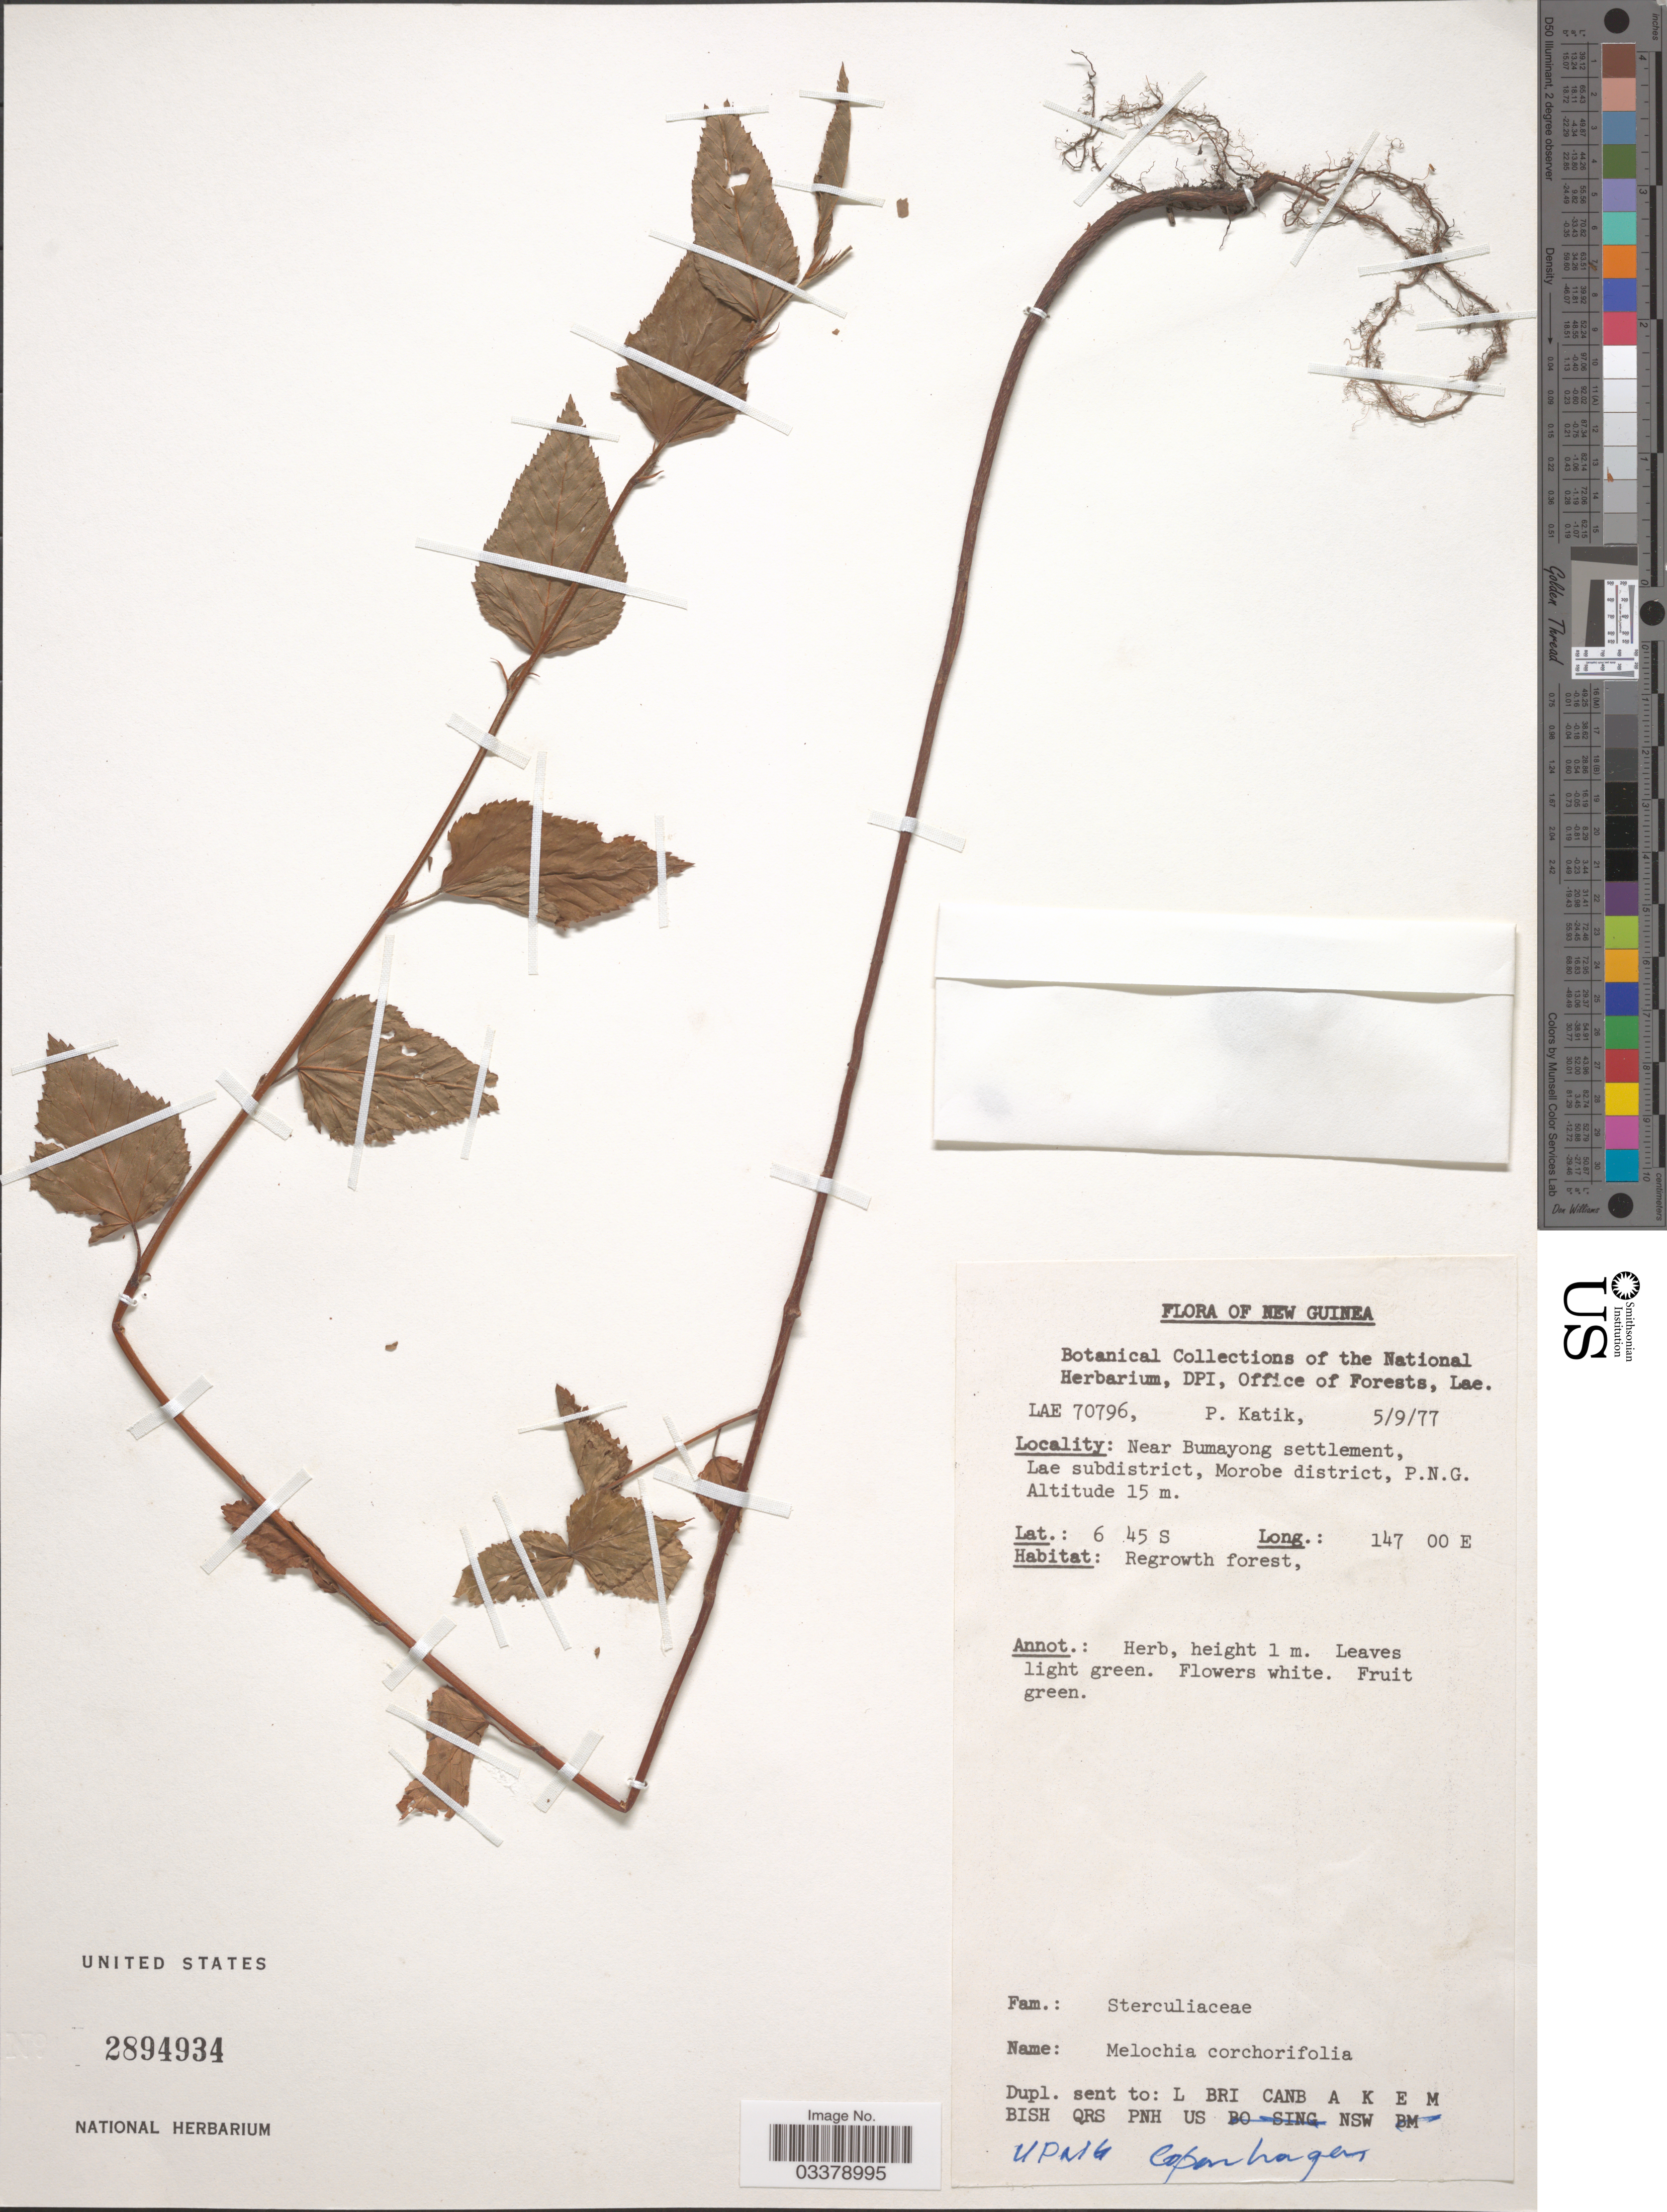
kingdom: Plantae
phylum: Tracheophyta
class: Magnoliopsida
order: Malvales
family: Malvaceae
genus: Melochia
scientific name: Melochia corchorifolia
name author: L.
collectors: P. Katik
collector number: LAE 70796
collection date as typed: Transcribed d/m/y: 5/9/77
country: Papua New Guinea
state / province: Morobe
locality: New Guinea, Near Bumayong settlement, Lae subdistrict, Morobe district, P. N. G.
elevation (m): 15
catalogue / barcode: US 2894934